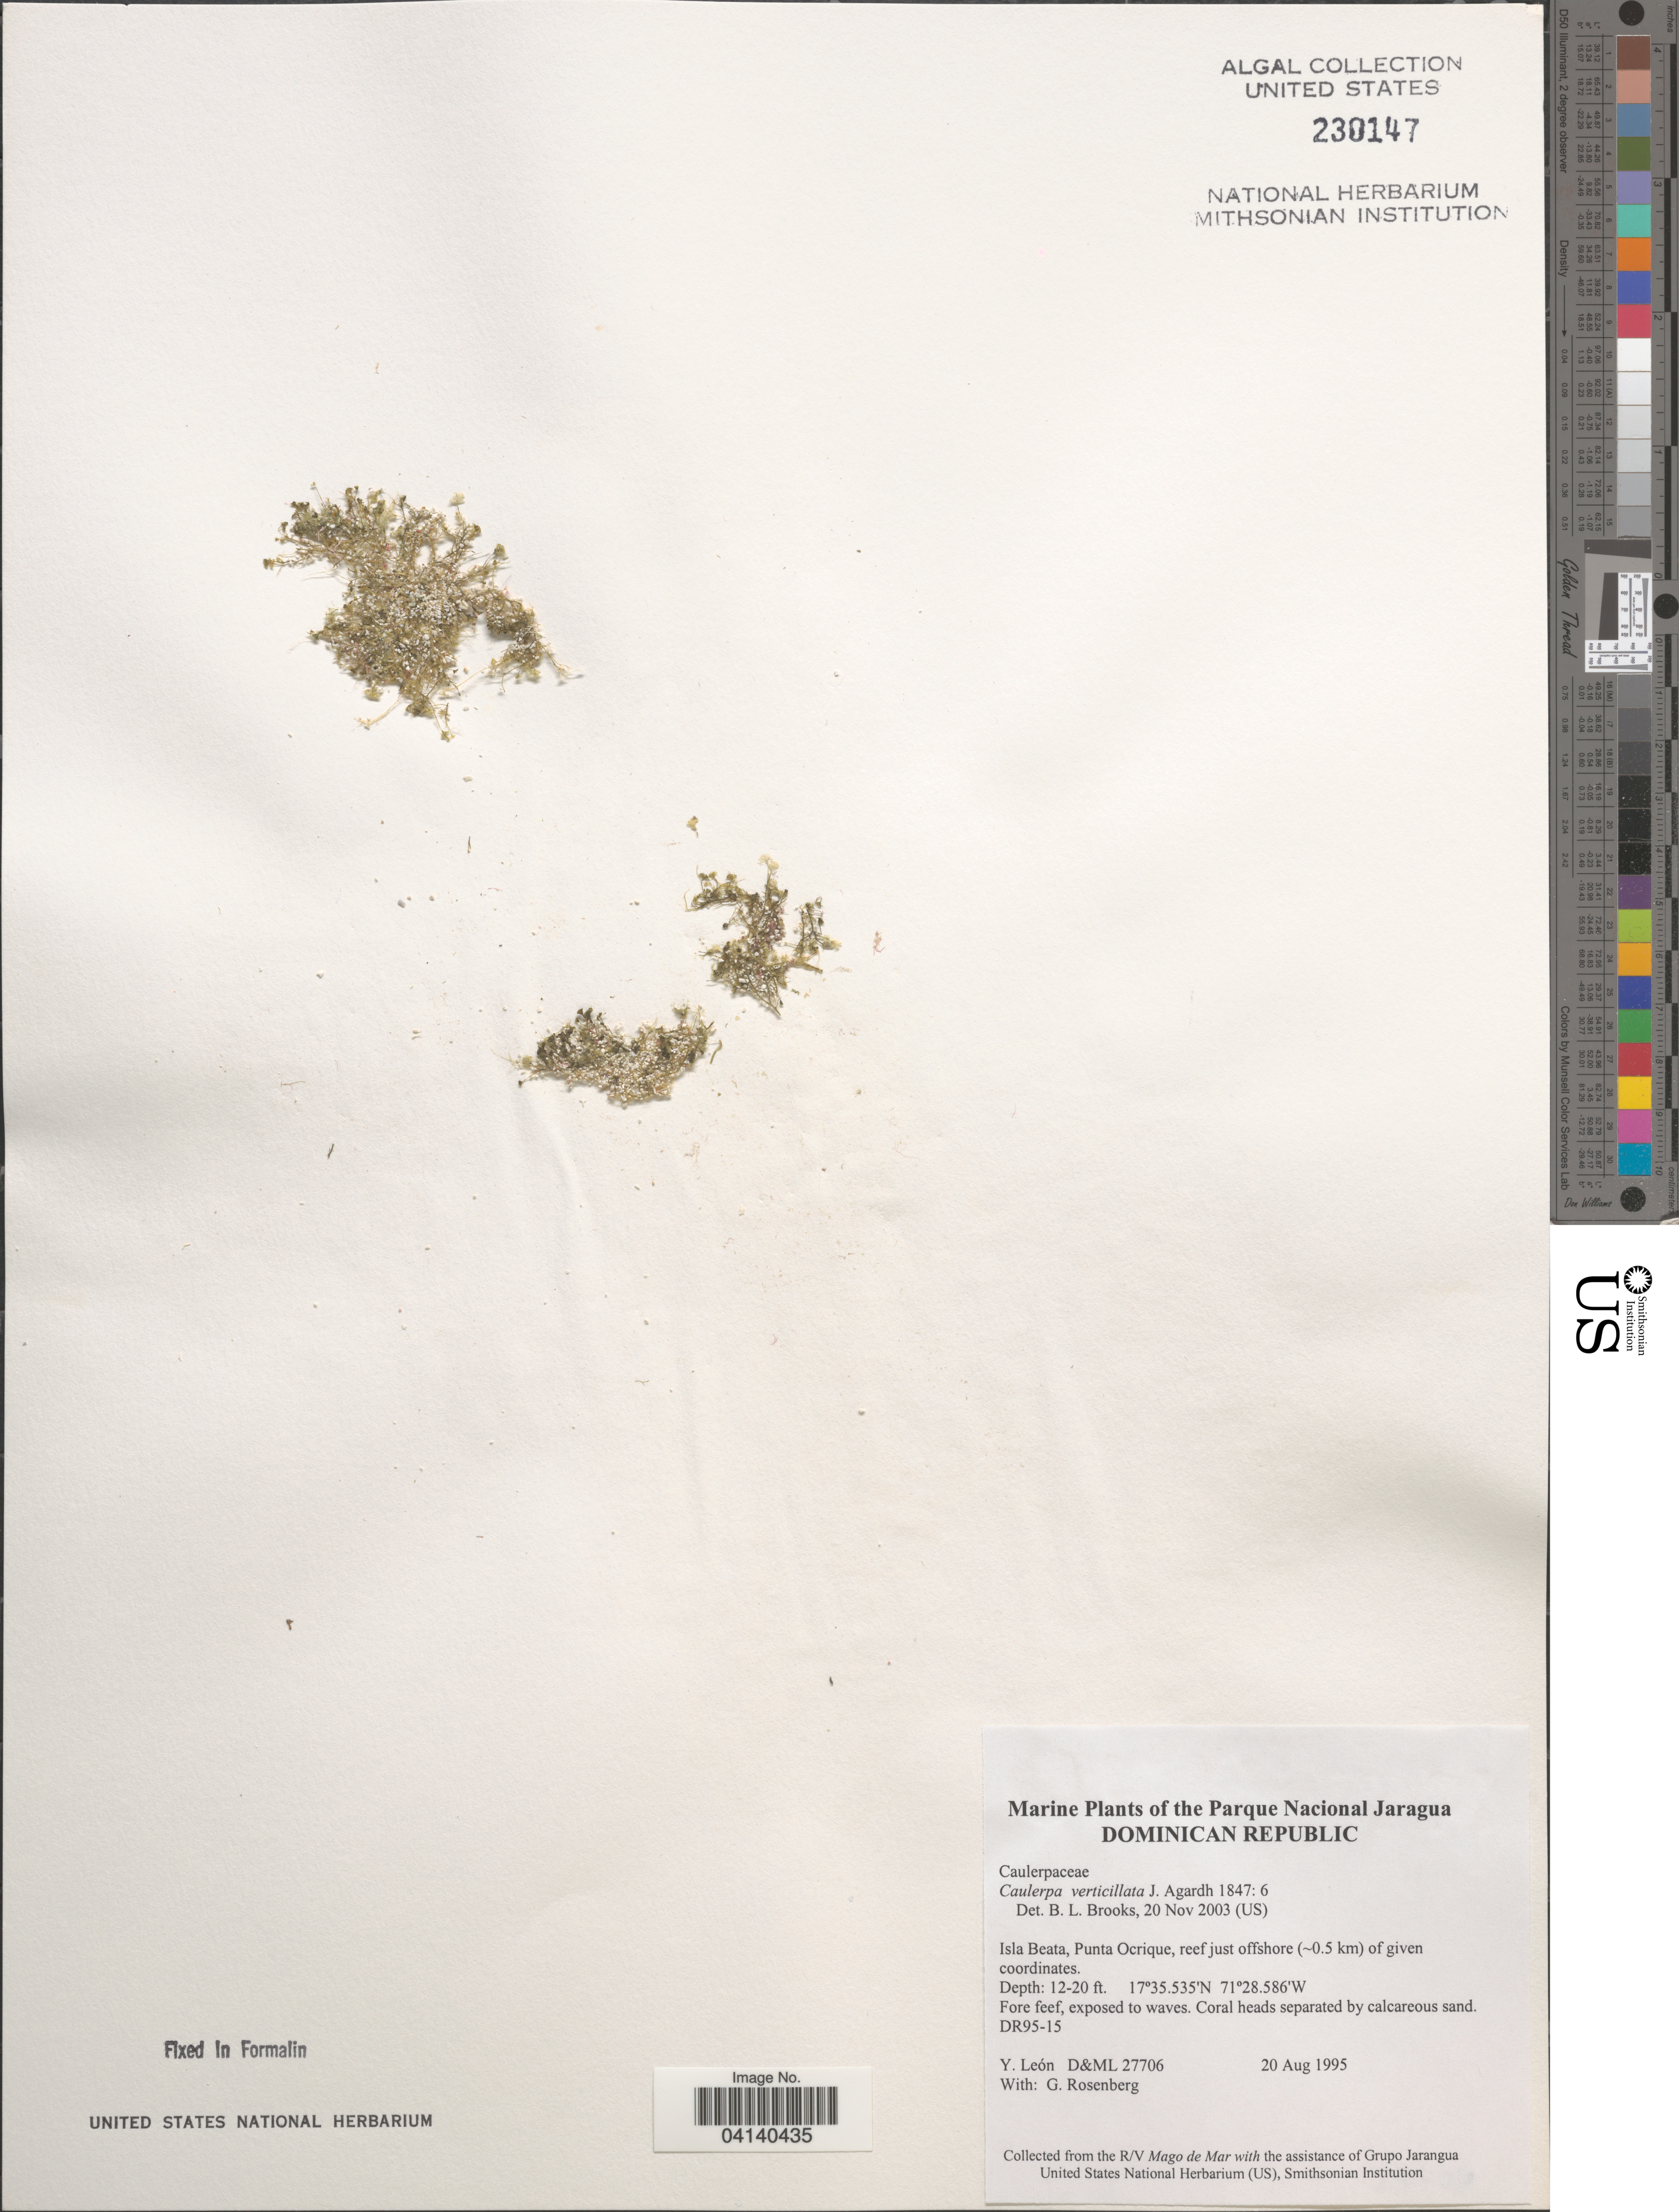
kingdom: Plantae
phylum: Chlorophyta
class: Ulvophyceae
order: Bryopsidales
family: Caulerpaceae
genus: Caulerpa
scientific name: Caulerpa verticillata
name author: J. Agardh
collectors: Y. León & G. Rosenberg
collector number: D&ML27706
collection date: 1995-08-20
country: Dominican Republic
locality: The Parque Nacional Jaragua. Isla Beata, Punta Ocrique, reef just offshore (~0.5 km) of given coordinates.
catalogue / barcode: US 230147